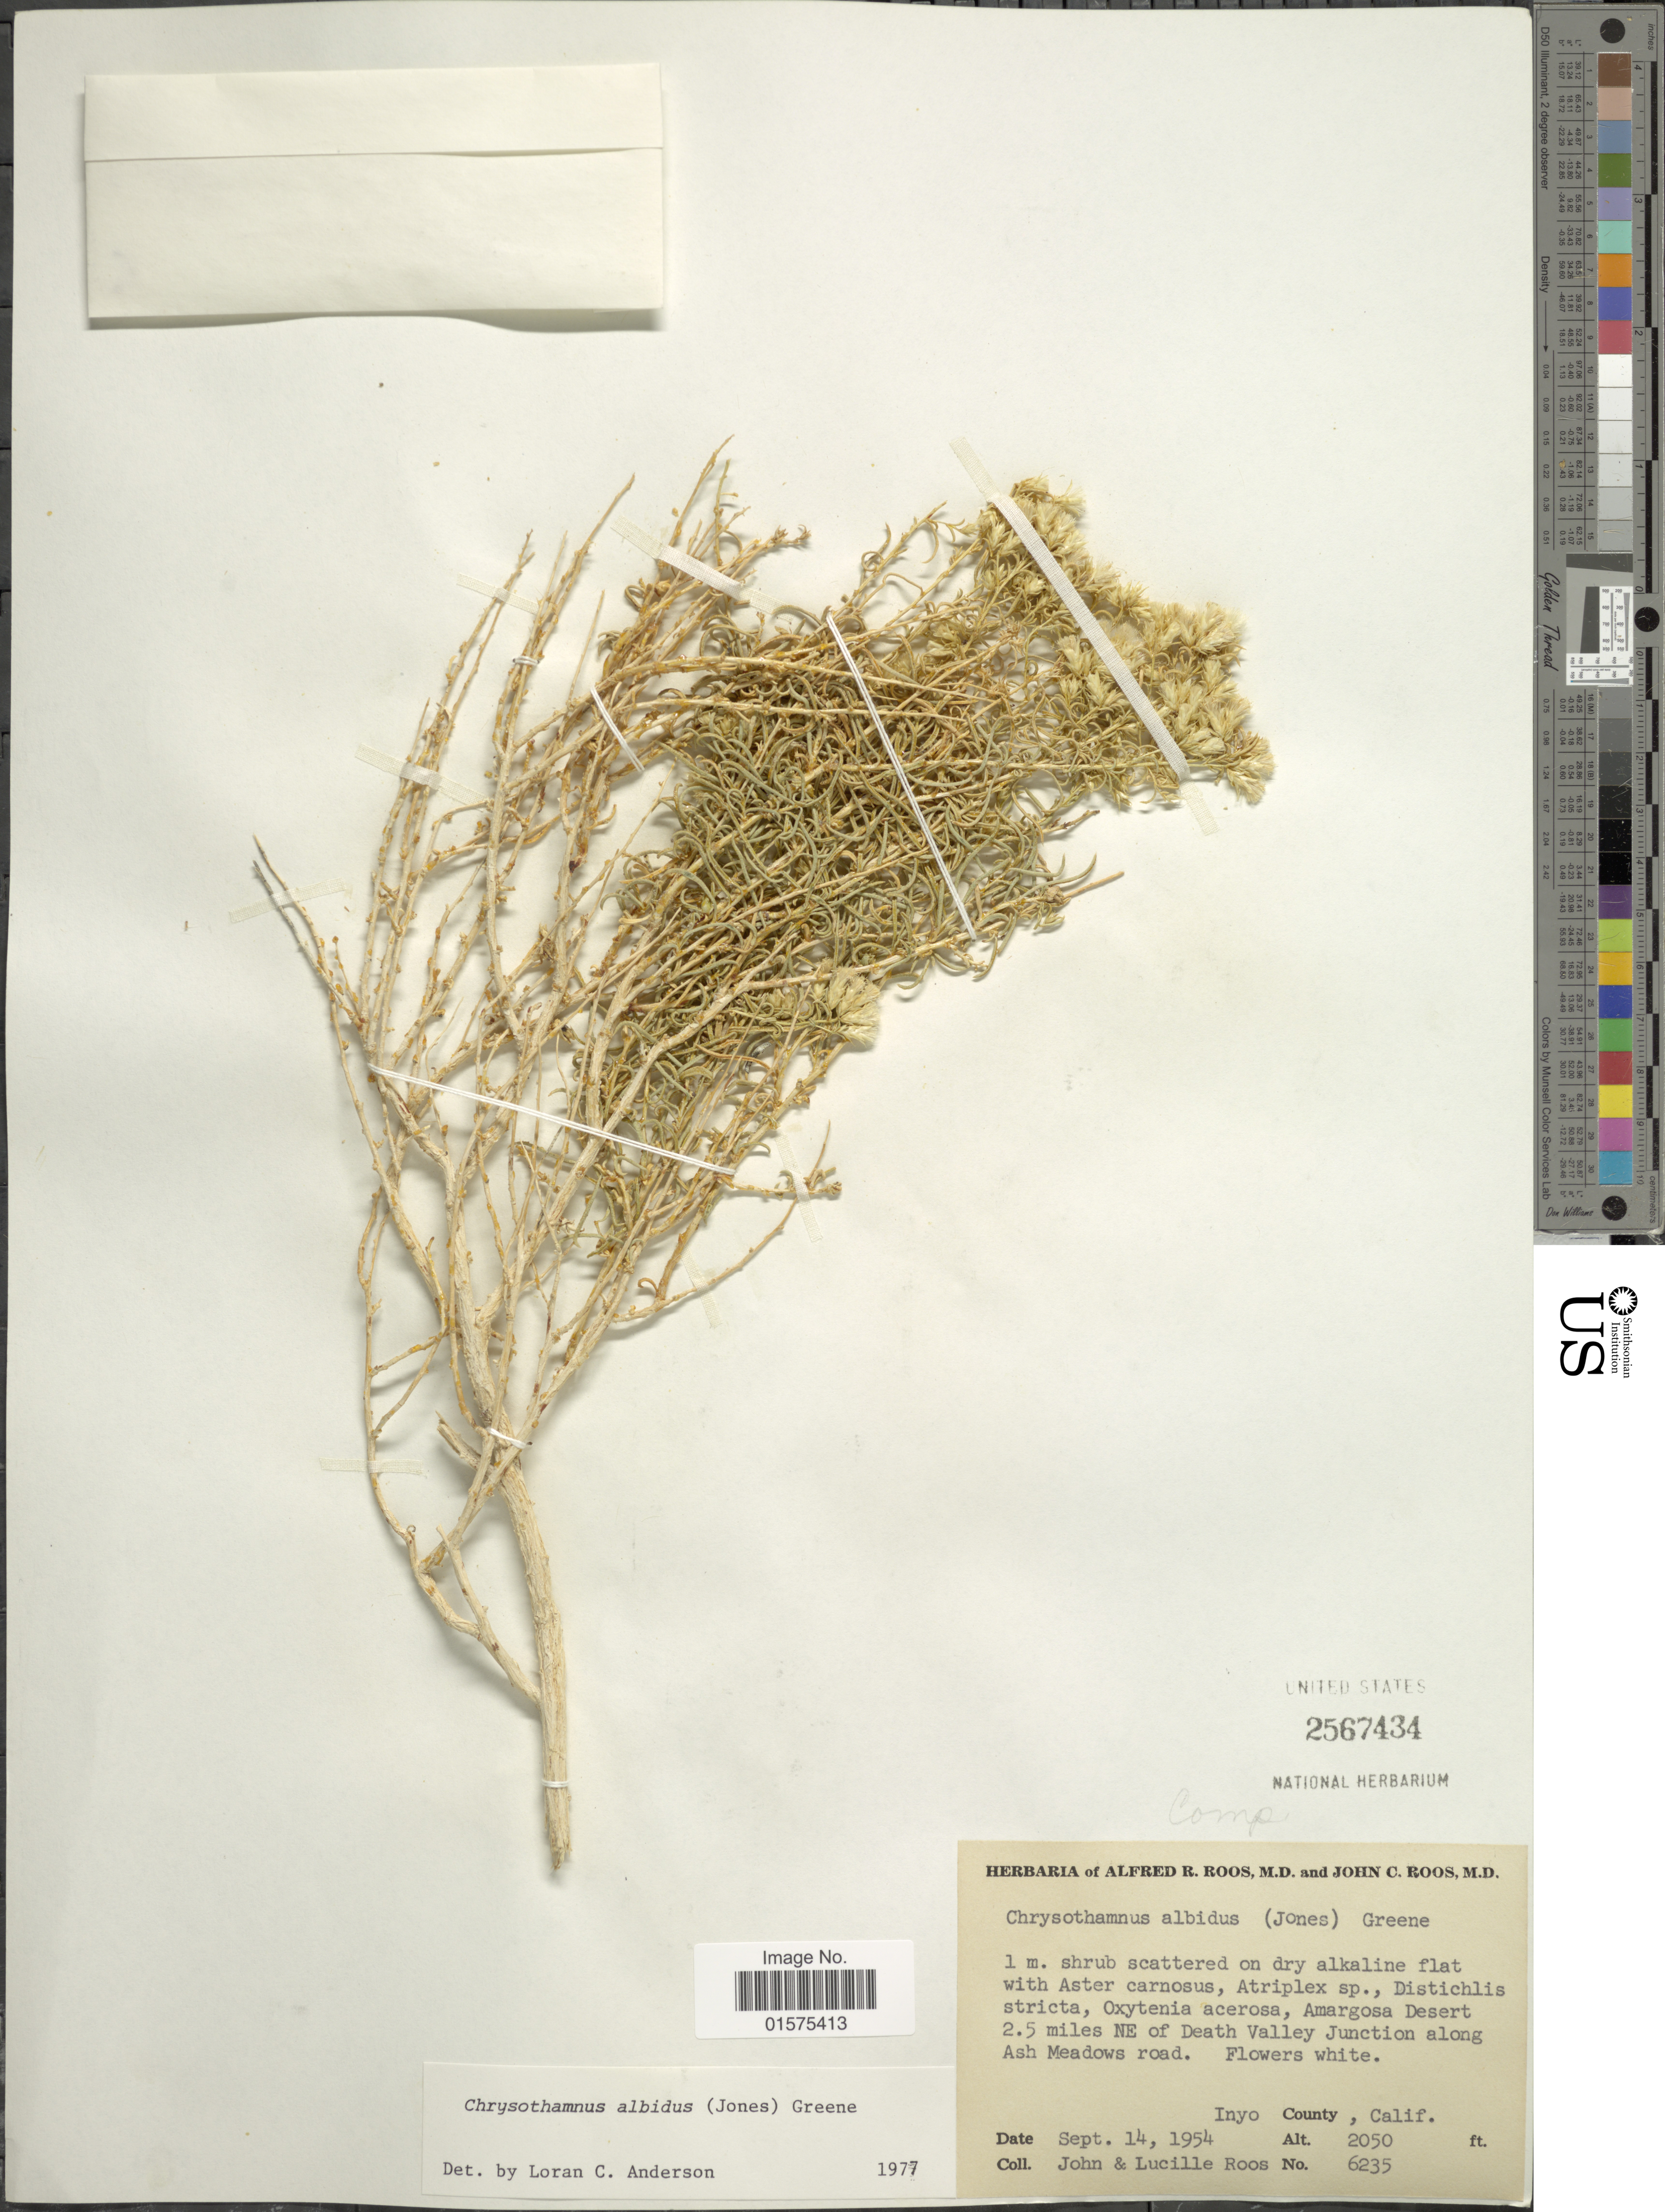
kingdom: Plantae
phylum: Tracheophyta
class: Magnoliopsida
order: Asterales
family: Asteraceae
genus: Ericameria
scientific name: Ericameria albida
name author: (M.E. Jones ex A. Gray) L.C. Anderson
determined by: Urbatsch, Lowell E., Curator (LSU), Louisiana State University (UNITED STATES)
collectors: J. C. Roos & L. Roos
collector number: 6235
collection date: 1954-09-14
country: United States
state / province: California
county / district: Inyo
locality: Inyo County. Amargosa Desert. 2.5 miles NE of Death Valley Junction along Ash Meadows road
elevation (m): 625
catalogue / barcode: US 2567434